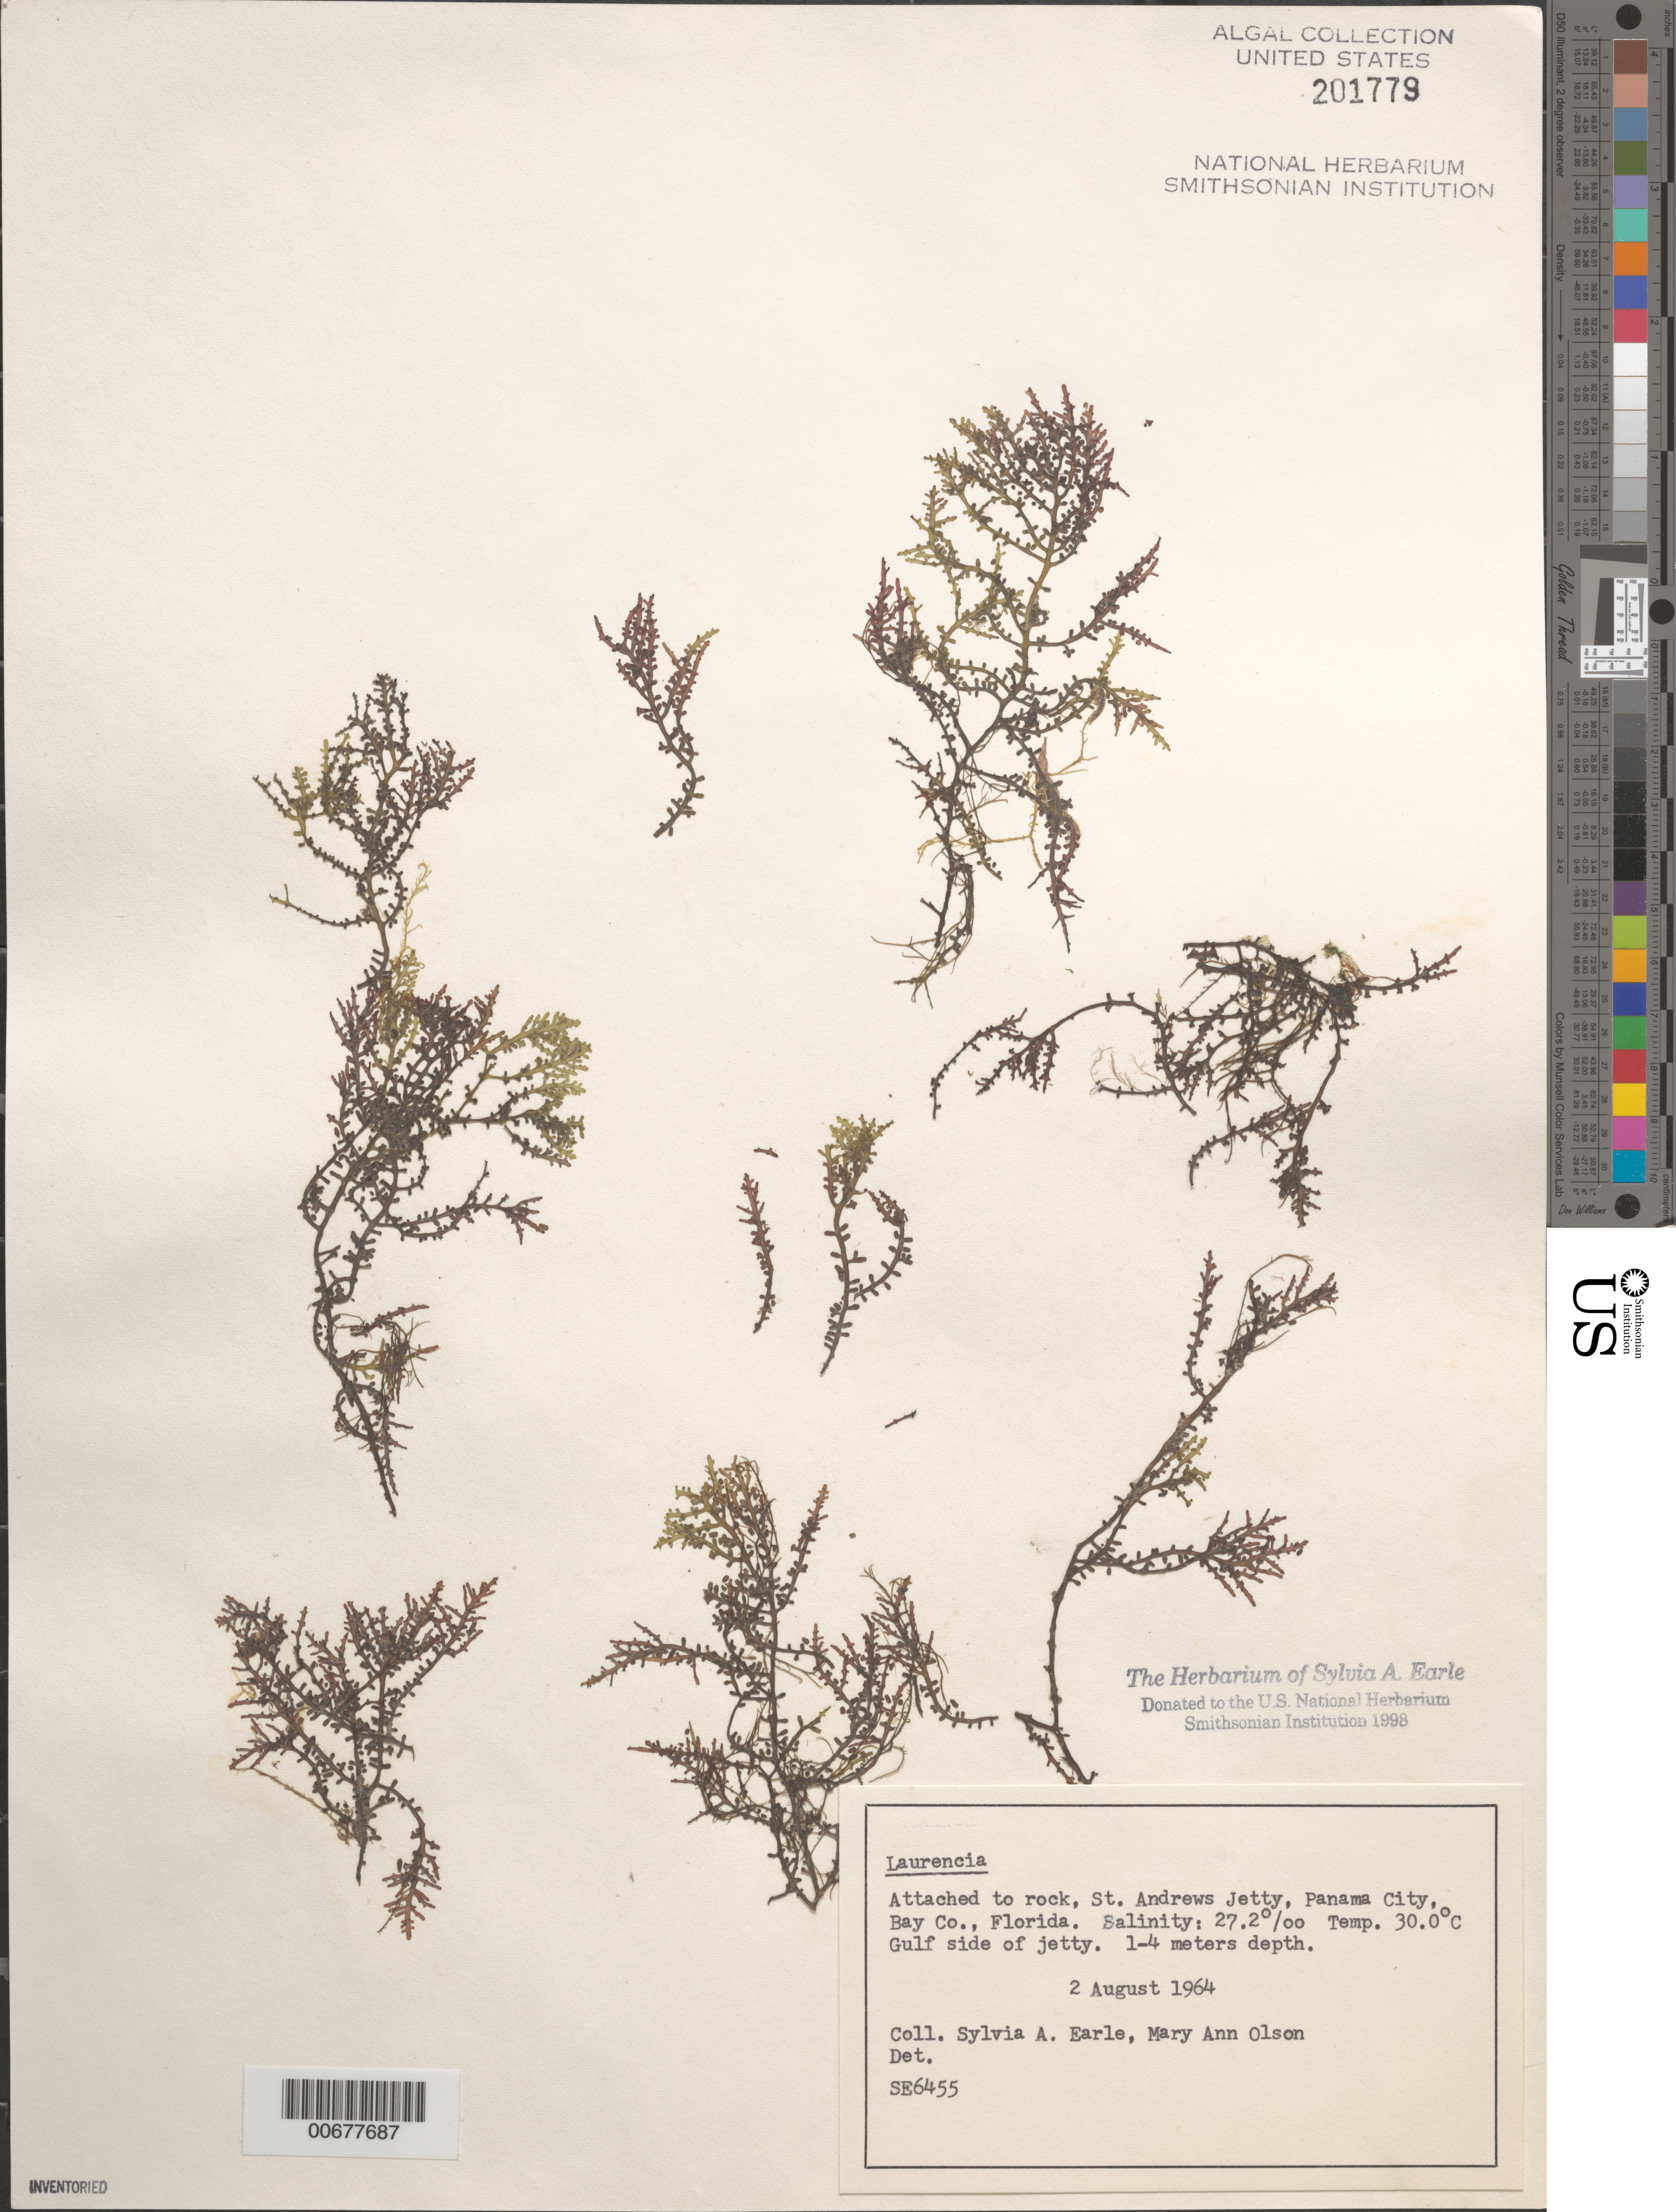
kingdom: Plantae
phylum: Rhodophyta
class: Florideophyceae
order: Ceramiales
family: Rhodomelaceae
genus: Laurencia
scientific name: Laurencia sp.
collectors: S. A. Earle & M. Olson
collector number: SE 6455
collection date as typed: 02 Aug 1964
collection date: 1964-08-02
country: United States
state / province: Florida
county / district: Bay County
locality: St. Andrews Jetty, Panama City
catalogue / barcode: US 201779